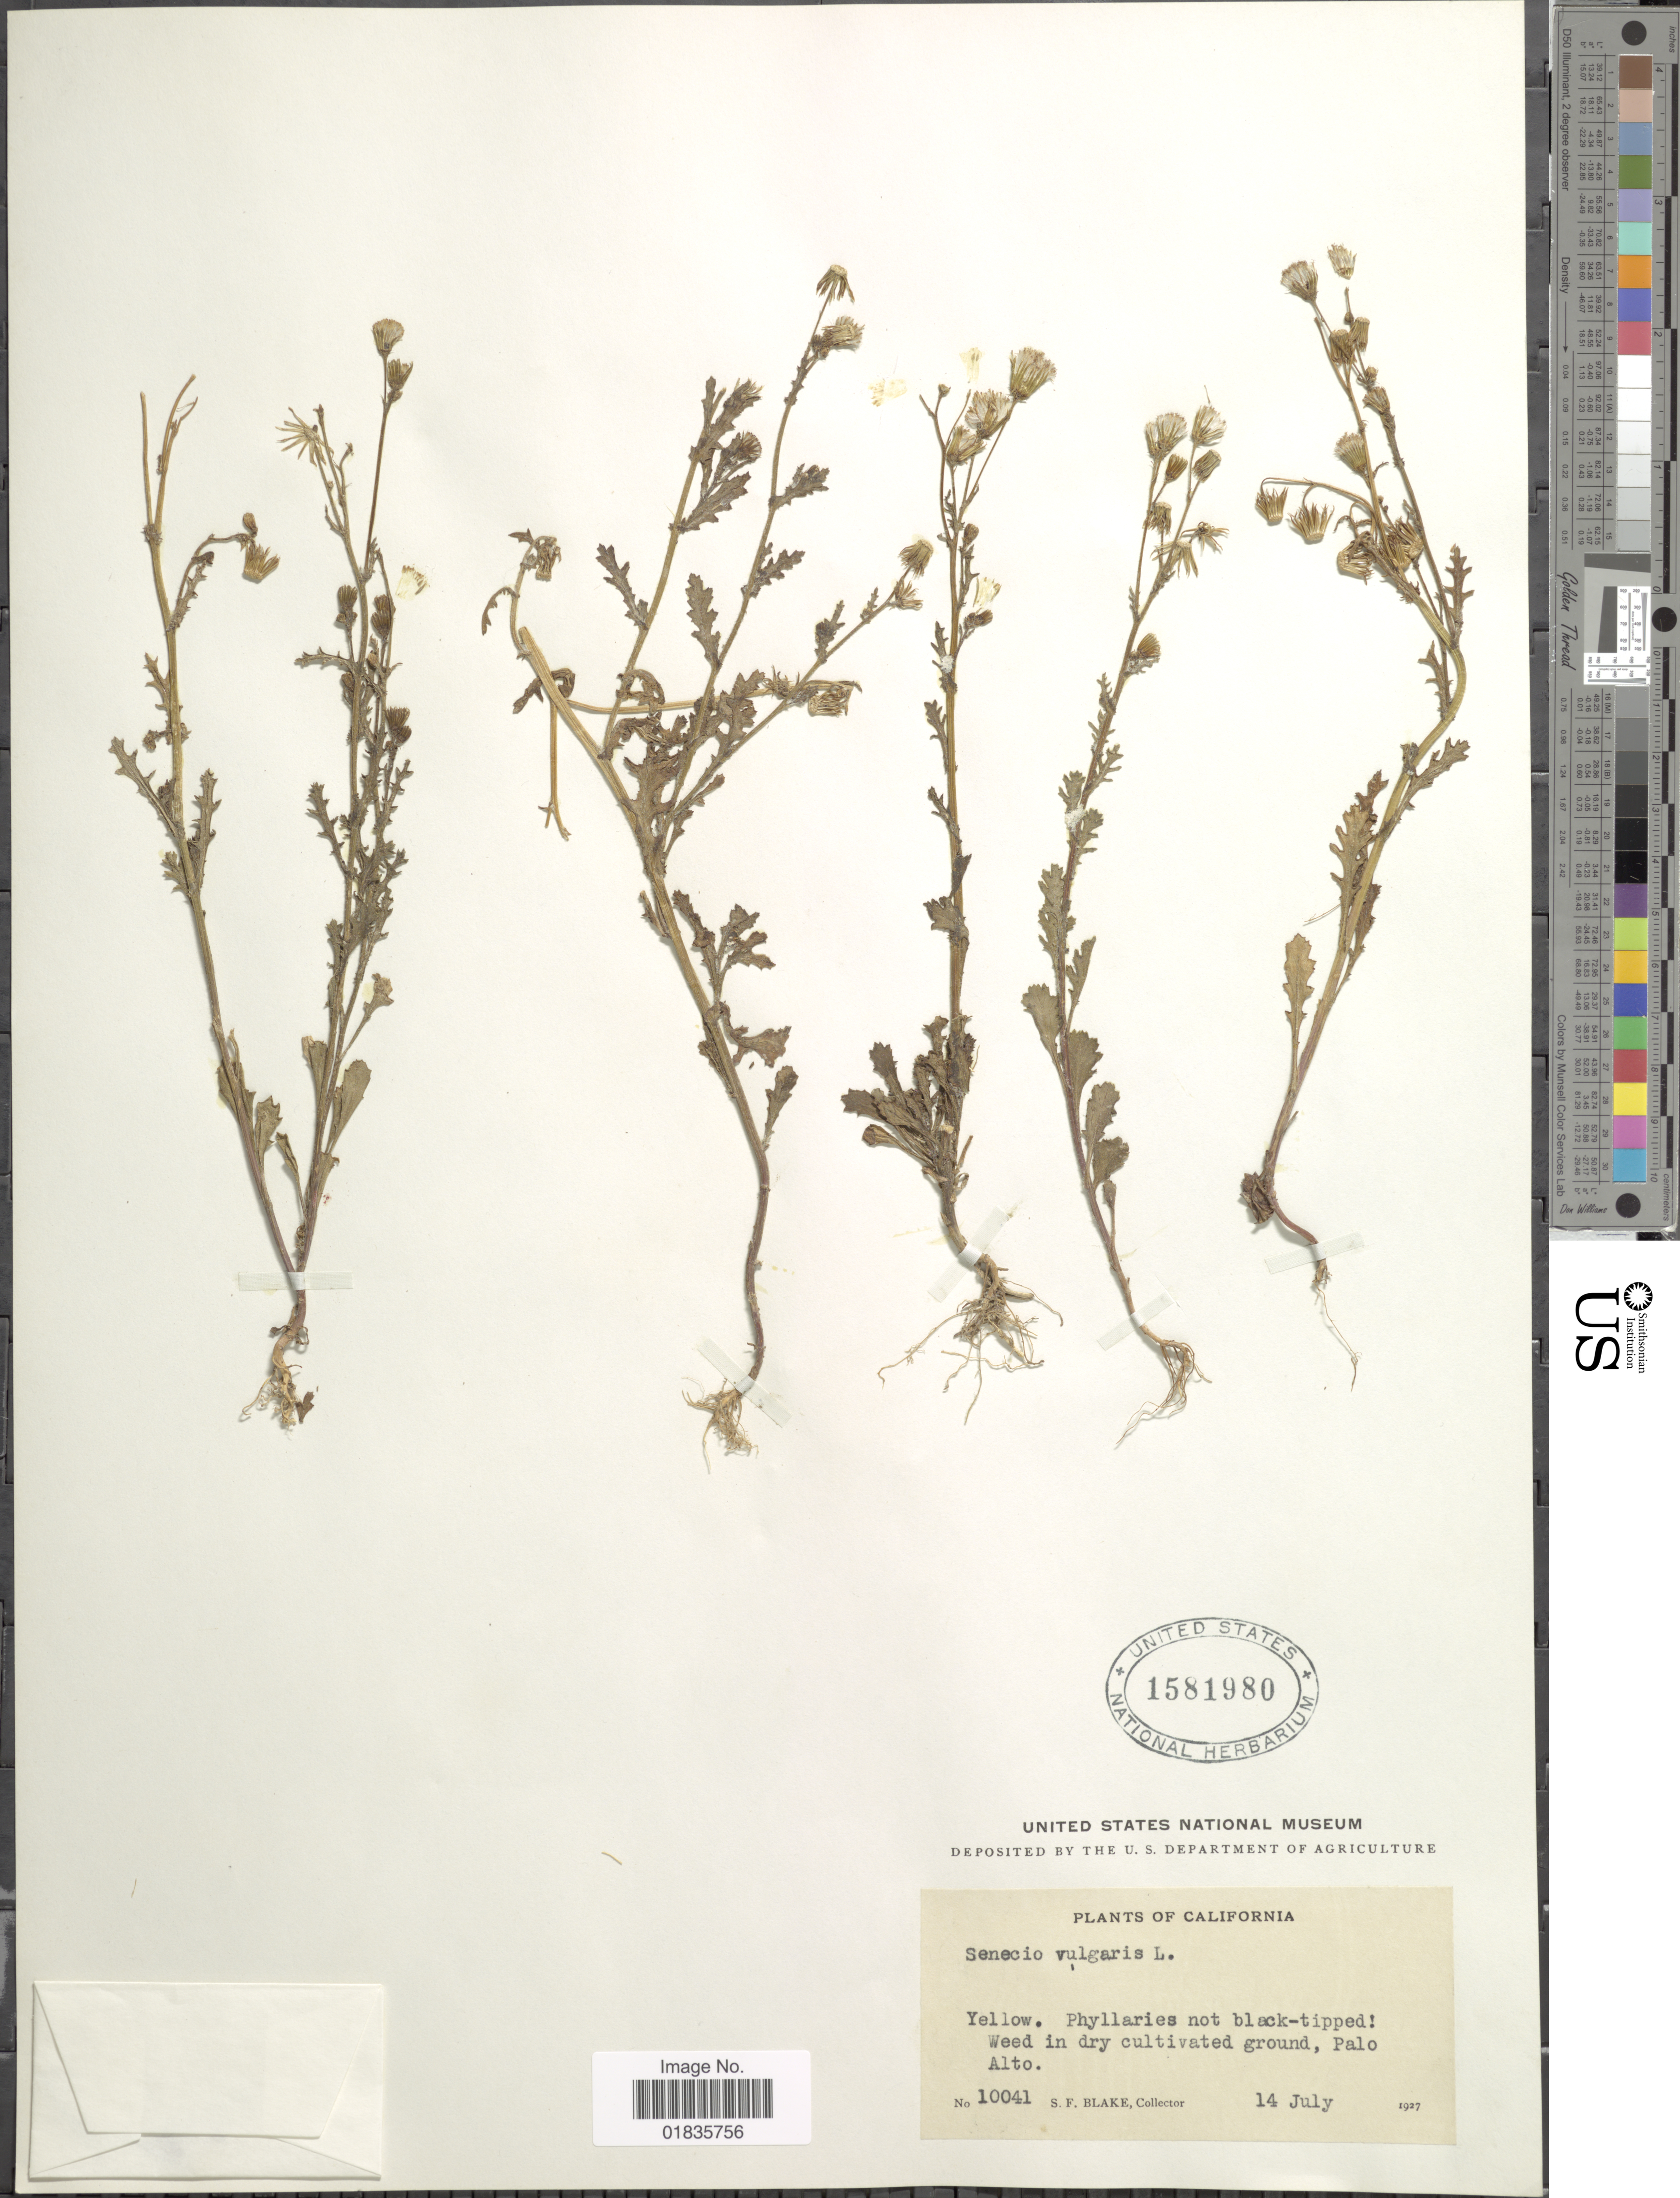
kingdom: Plantae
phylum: Tracheophyta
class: Magnoliopsida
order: Asterales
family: Asteraceae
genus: Senecio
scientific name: Senecio vulgaris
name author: L.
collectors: S. Blake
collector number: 10041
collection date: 1927-07-14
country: United States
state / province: California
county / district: Santa Clara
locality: Weed in cultivated ground, Palo Alto.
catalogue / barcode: US 1581980